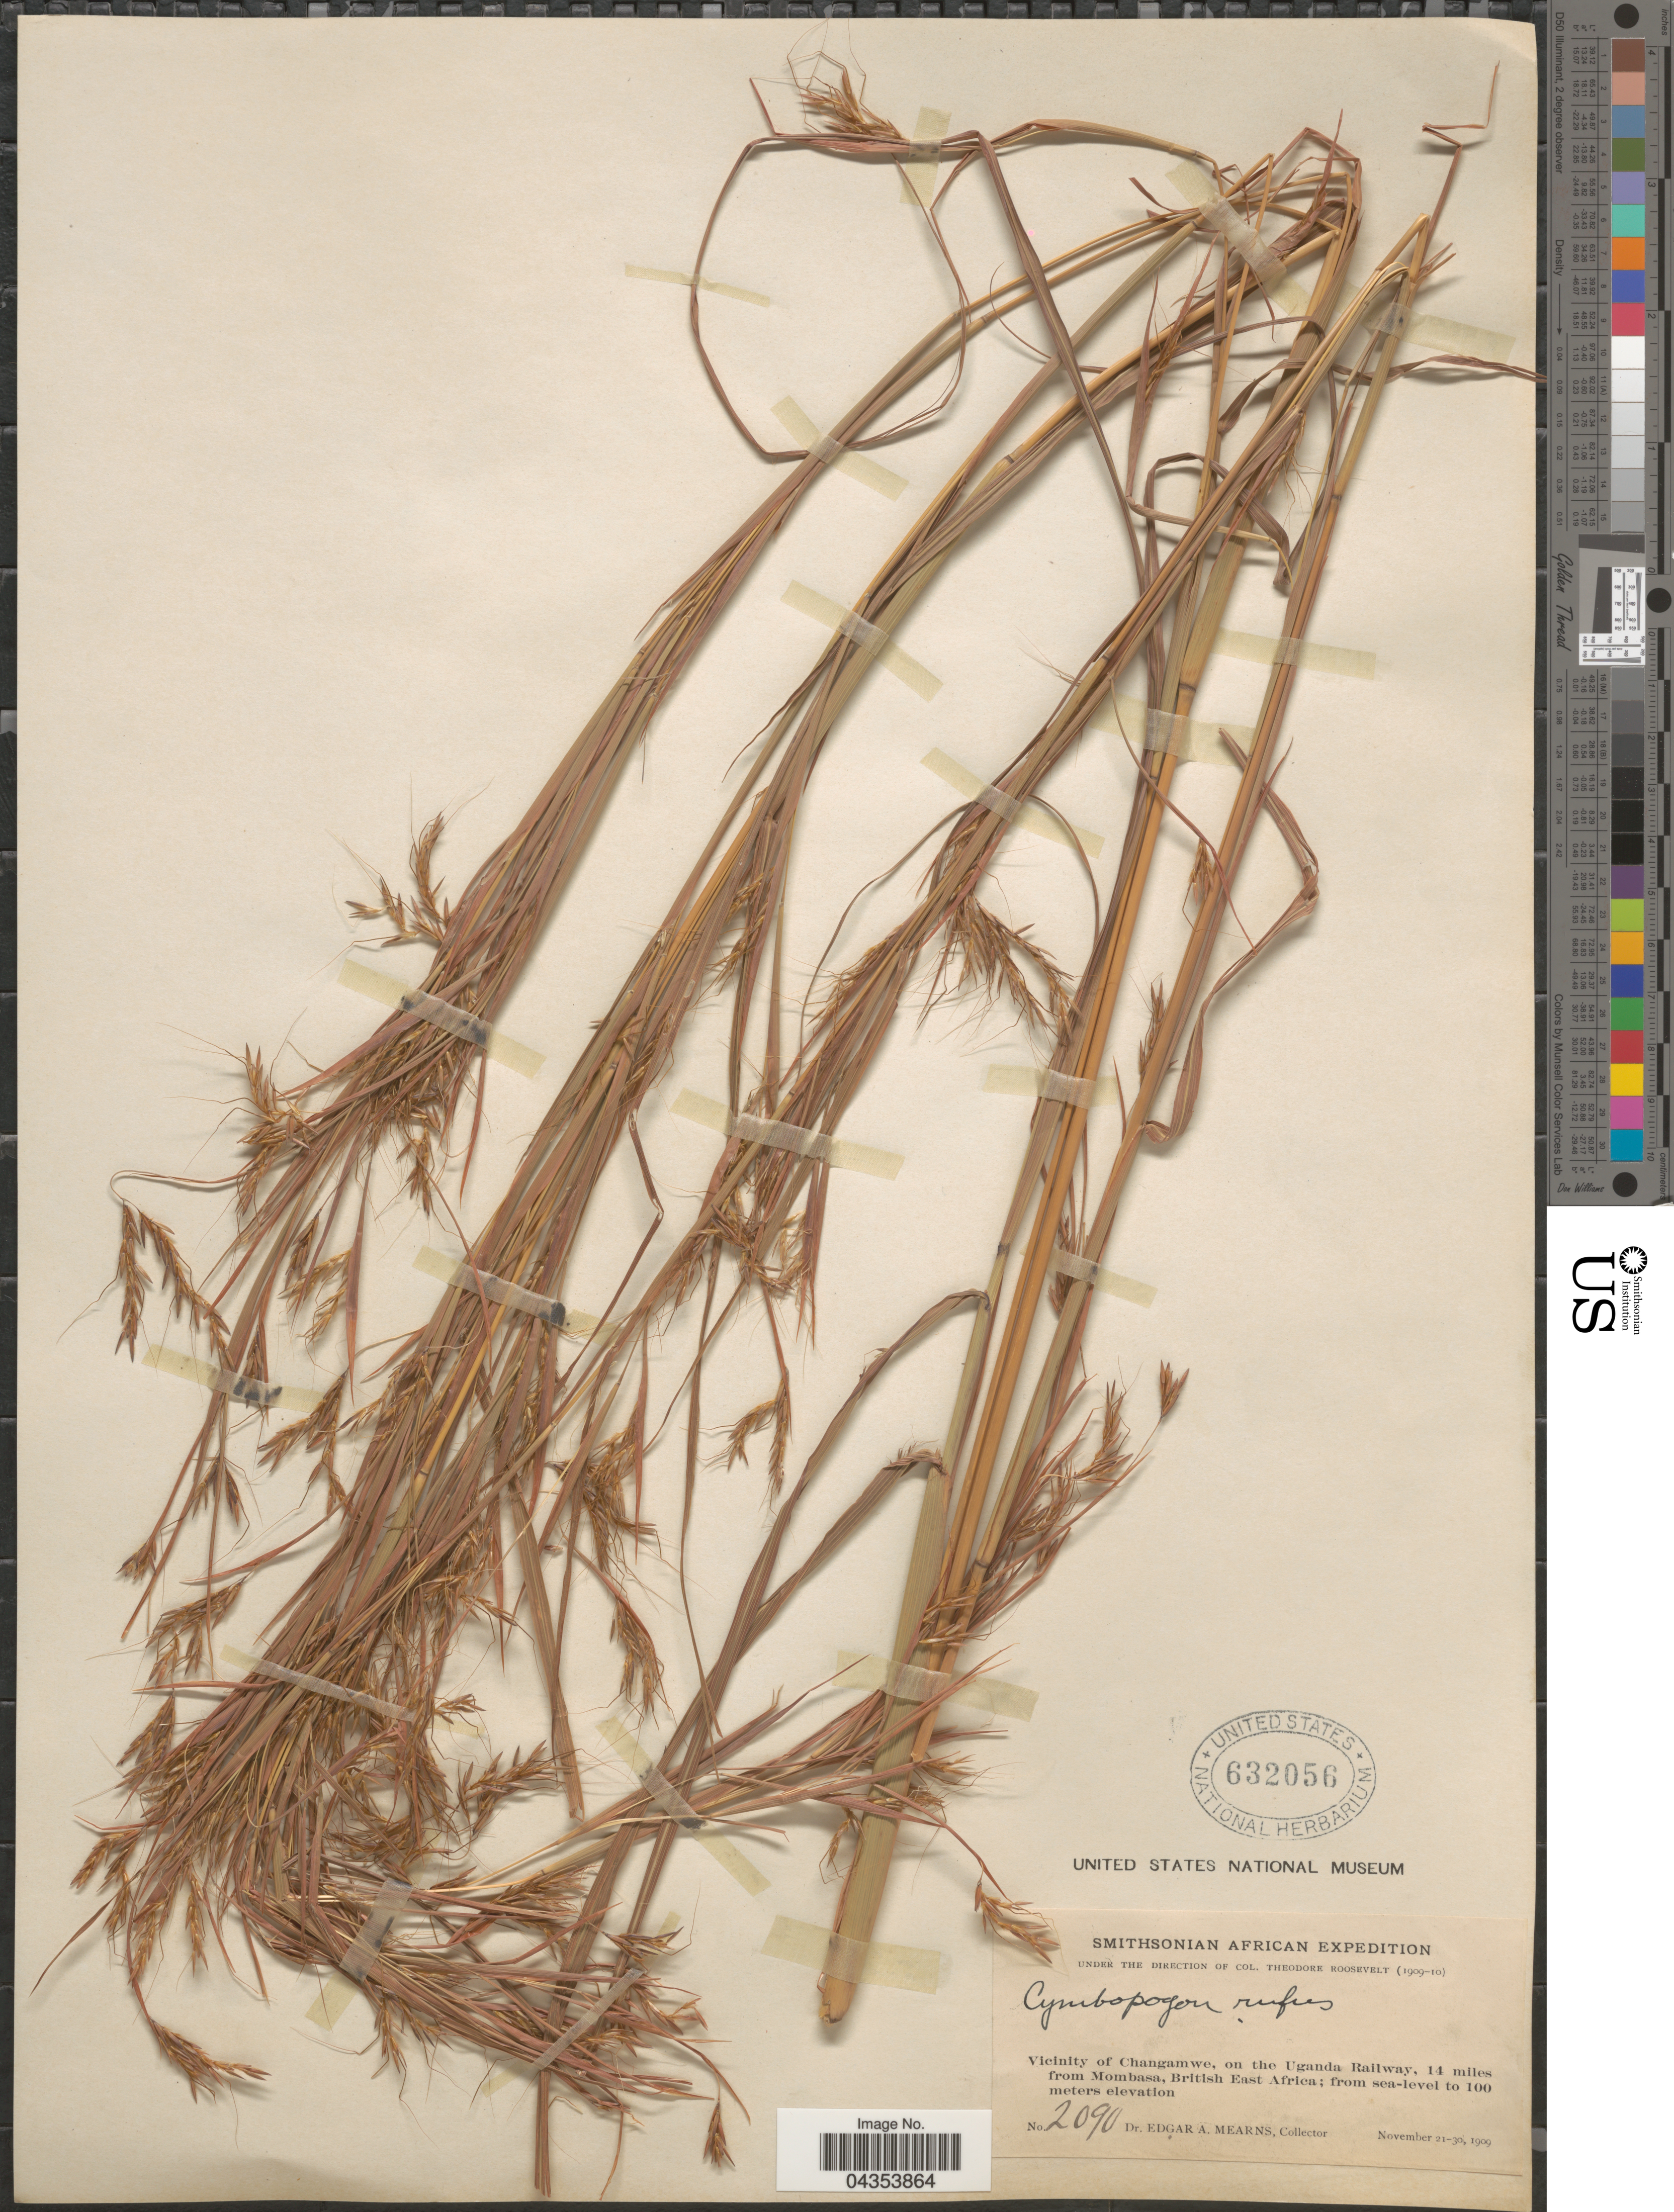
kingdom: Plantae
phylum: Tracheophyta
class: Liliopsida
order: Poales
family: Poaceae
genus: Hyparrhenia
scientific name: Hyparrhenia rufa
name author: (Nees) Stapf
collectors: E. A. Mearns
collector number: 2090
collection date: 1909-11-21/1909-11-30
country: Kenya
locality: Smithsonian African Expedition. Vicinity of Changamwe, on the Uganda Railway, 14 miles from Mombasa, British East Africa.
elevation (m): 0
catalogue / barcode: US 632056